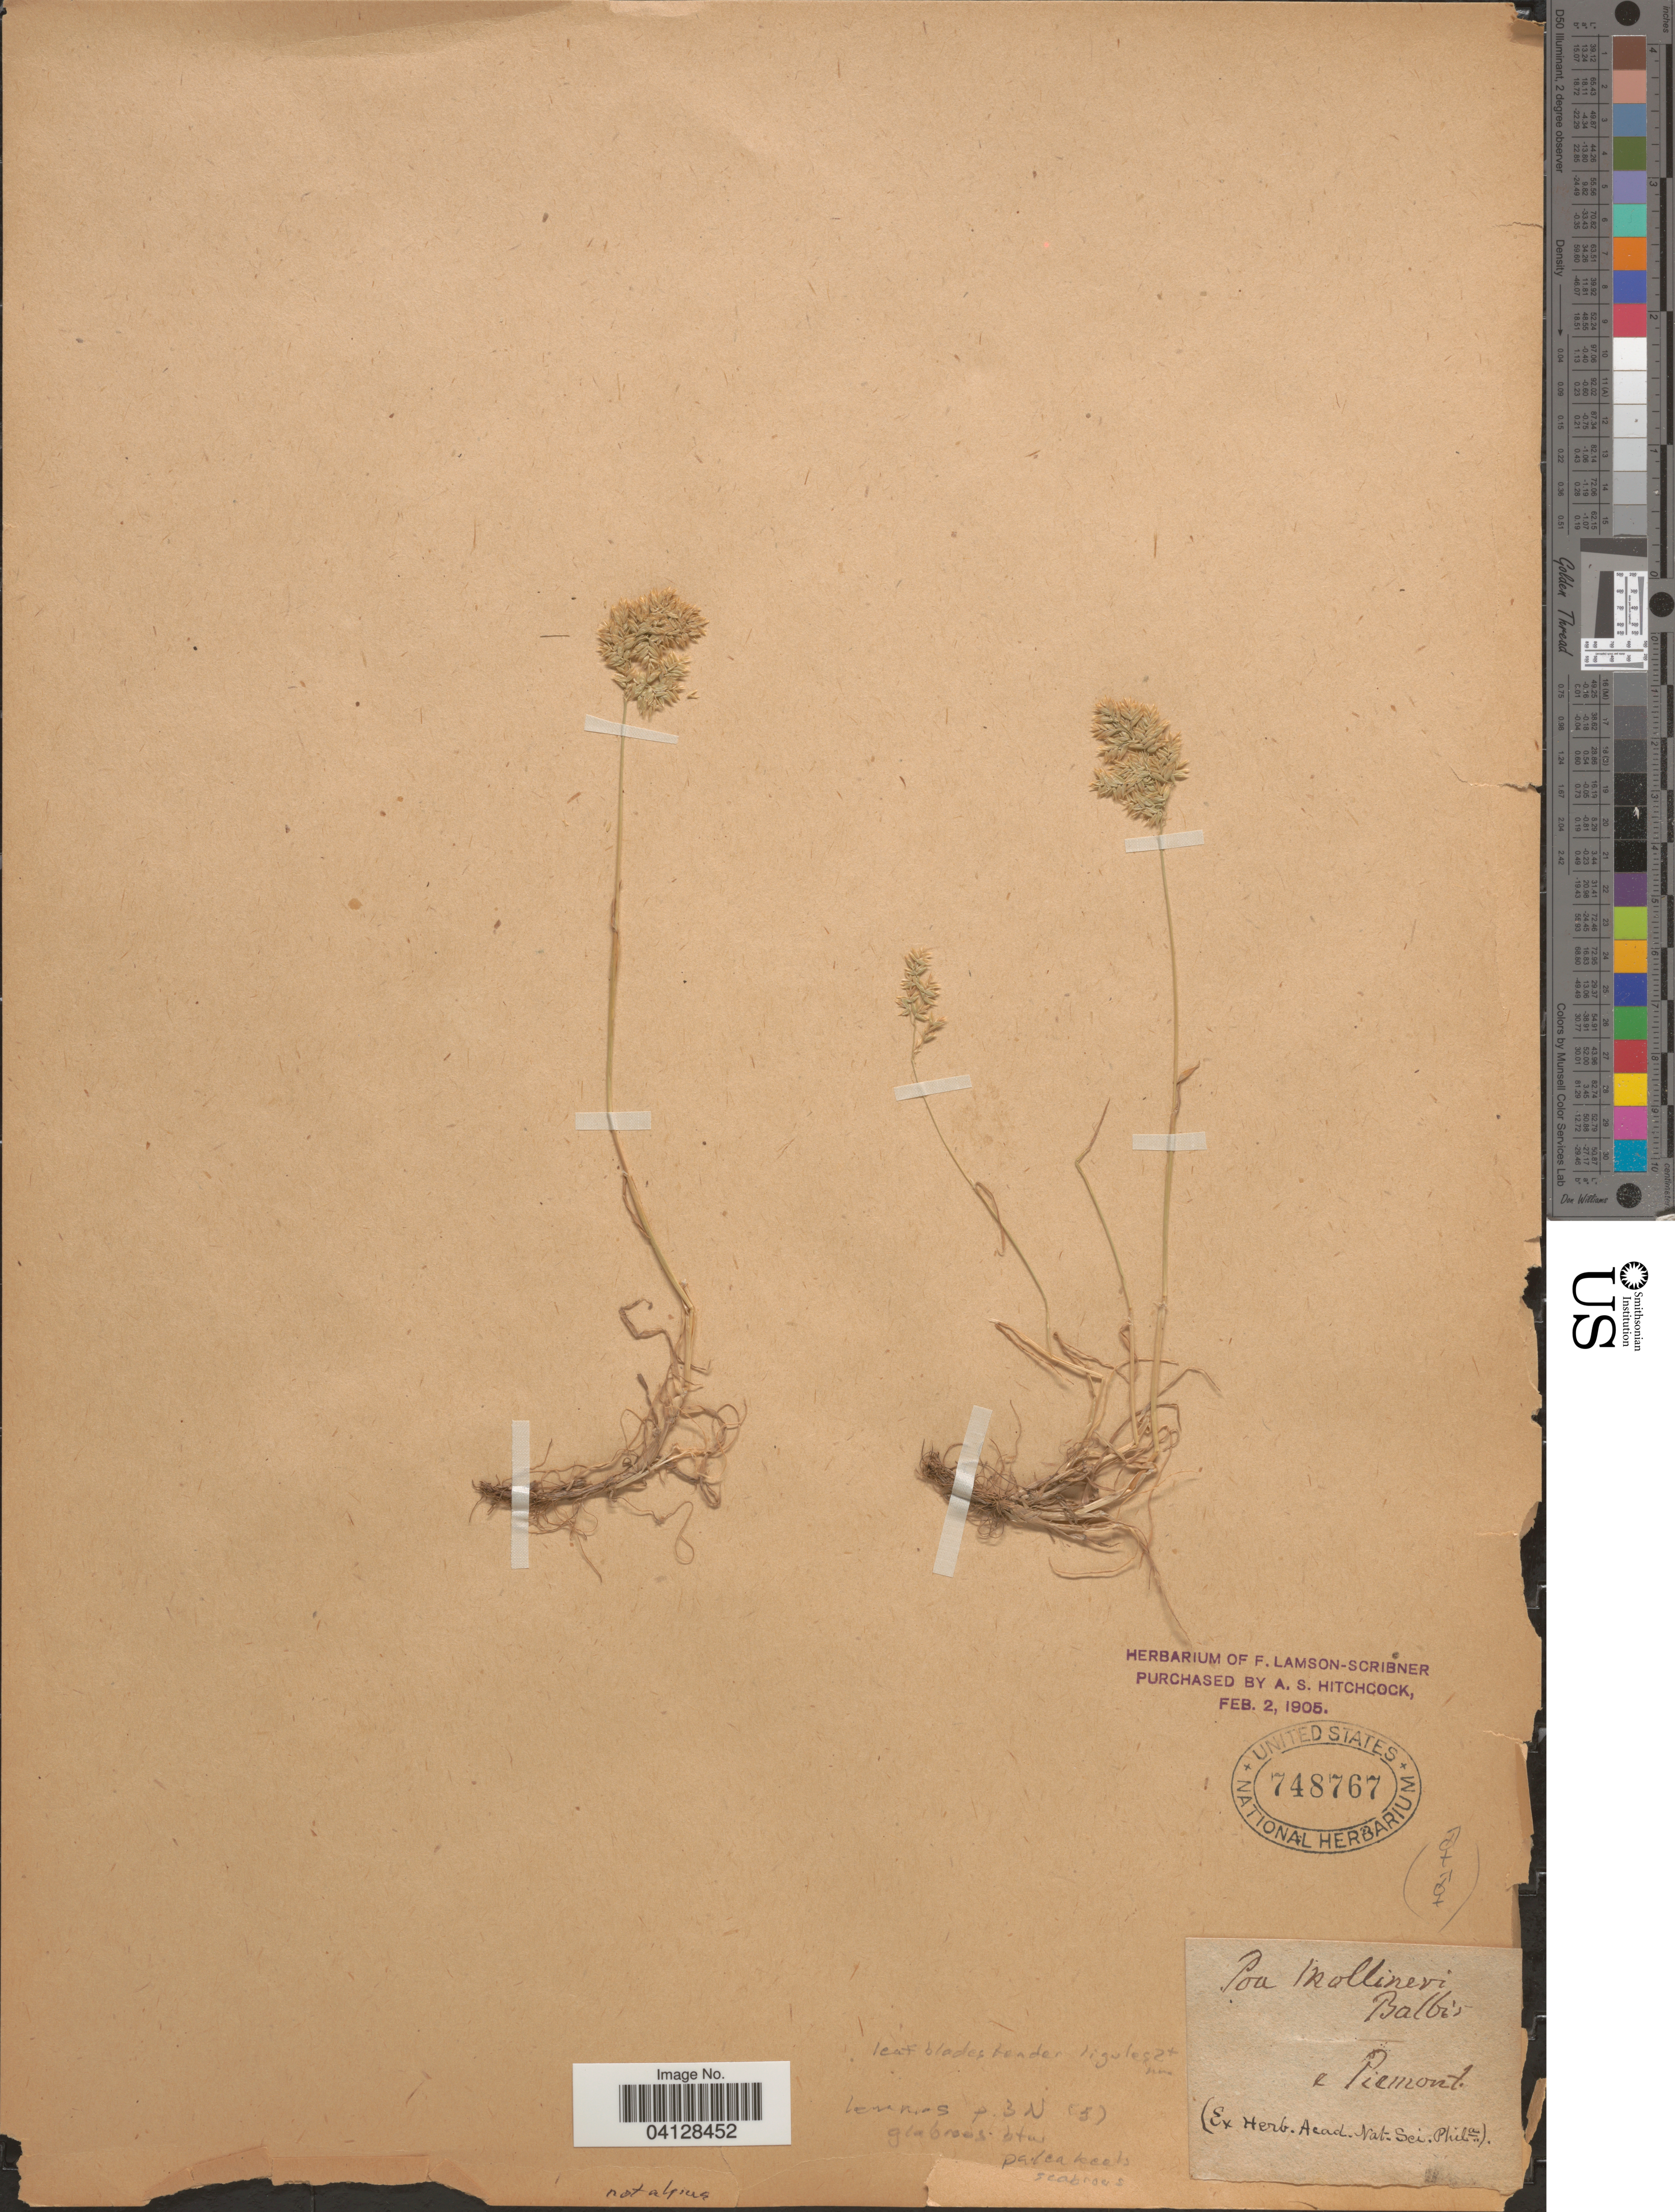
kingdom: Plantae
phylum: Tracheophyta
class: Liliopsida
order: Poales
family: Poaceae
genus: Poa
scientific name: Poa molinerii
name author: Balb.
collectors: Academy of Natural Sciences of Philadelphia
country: Italy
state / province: Piedmont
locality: E Piemont.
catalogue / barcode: US 748767